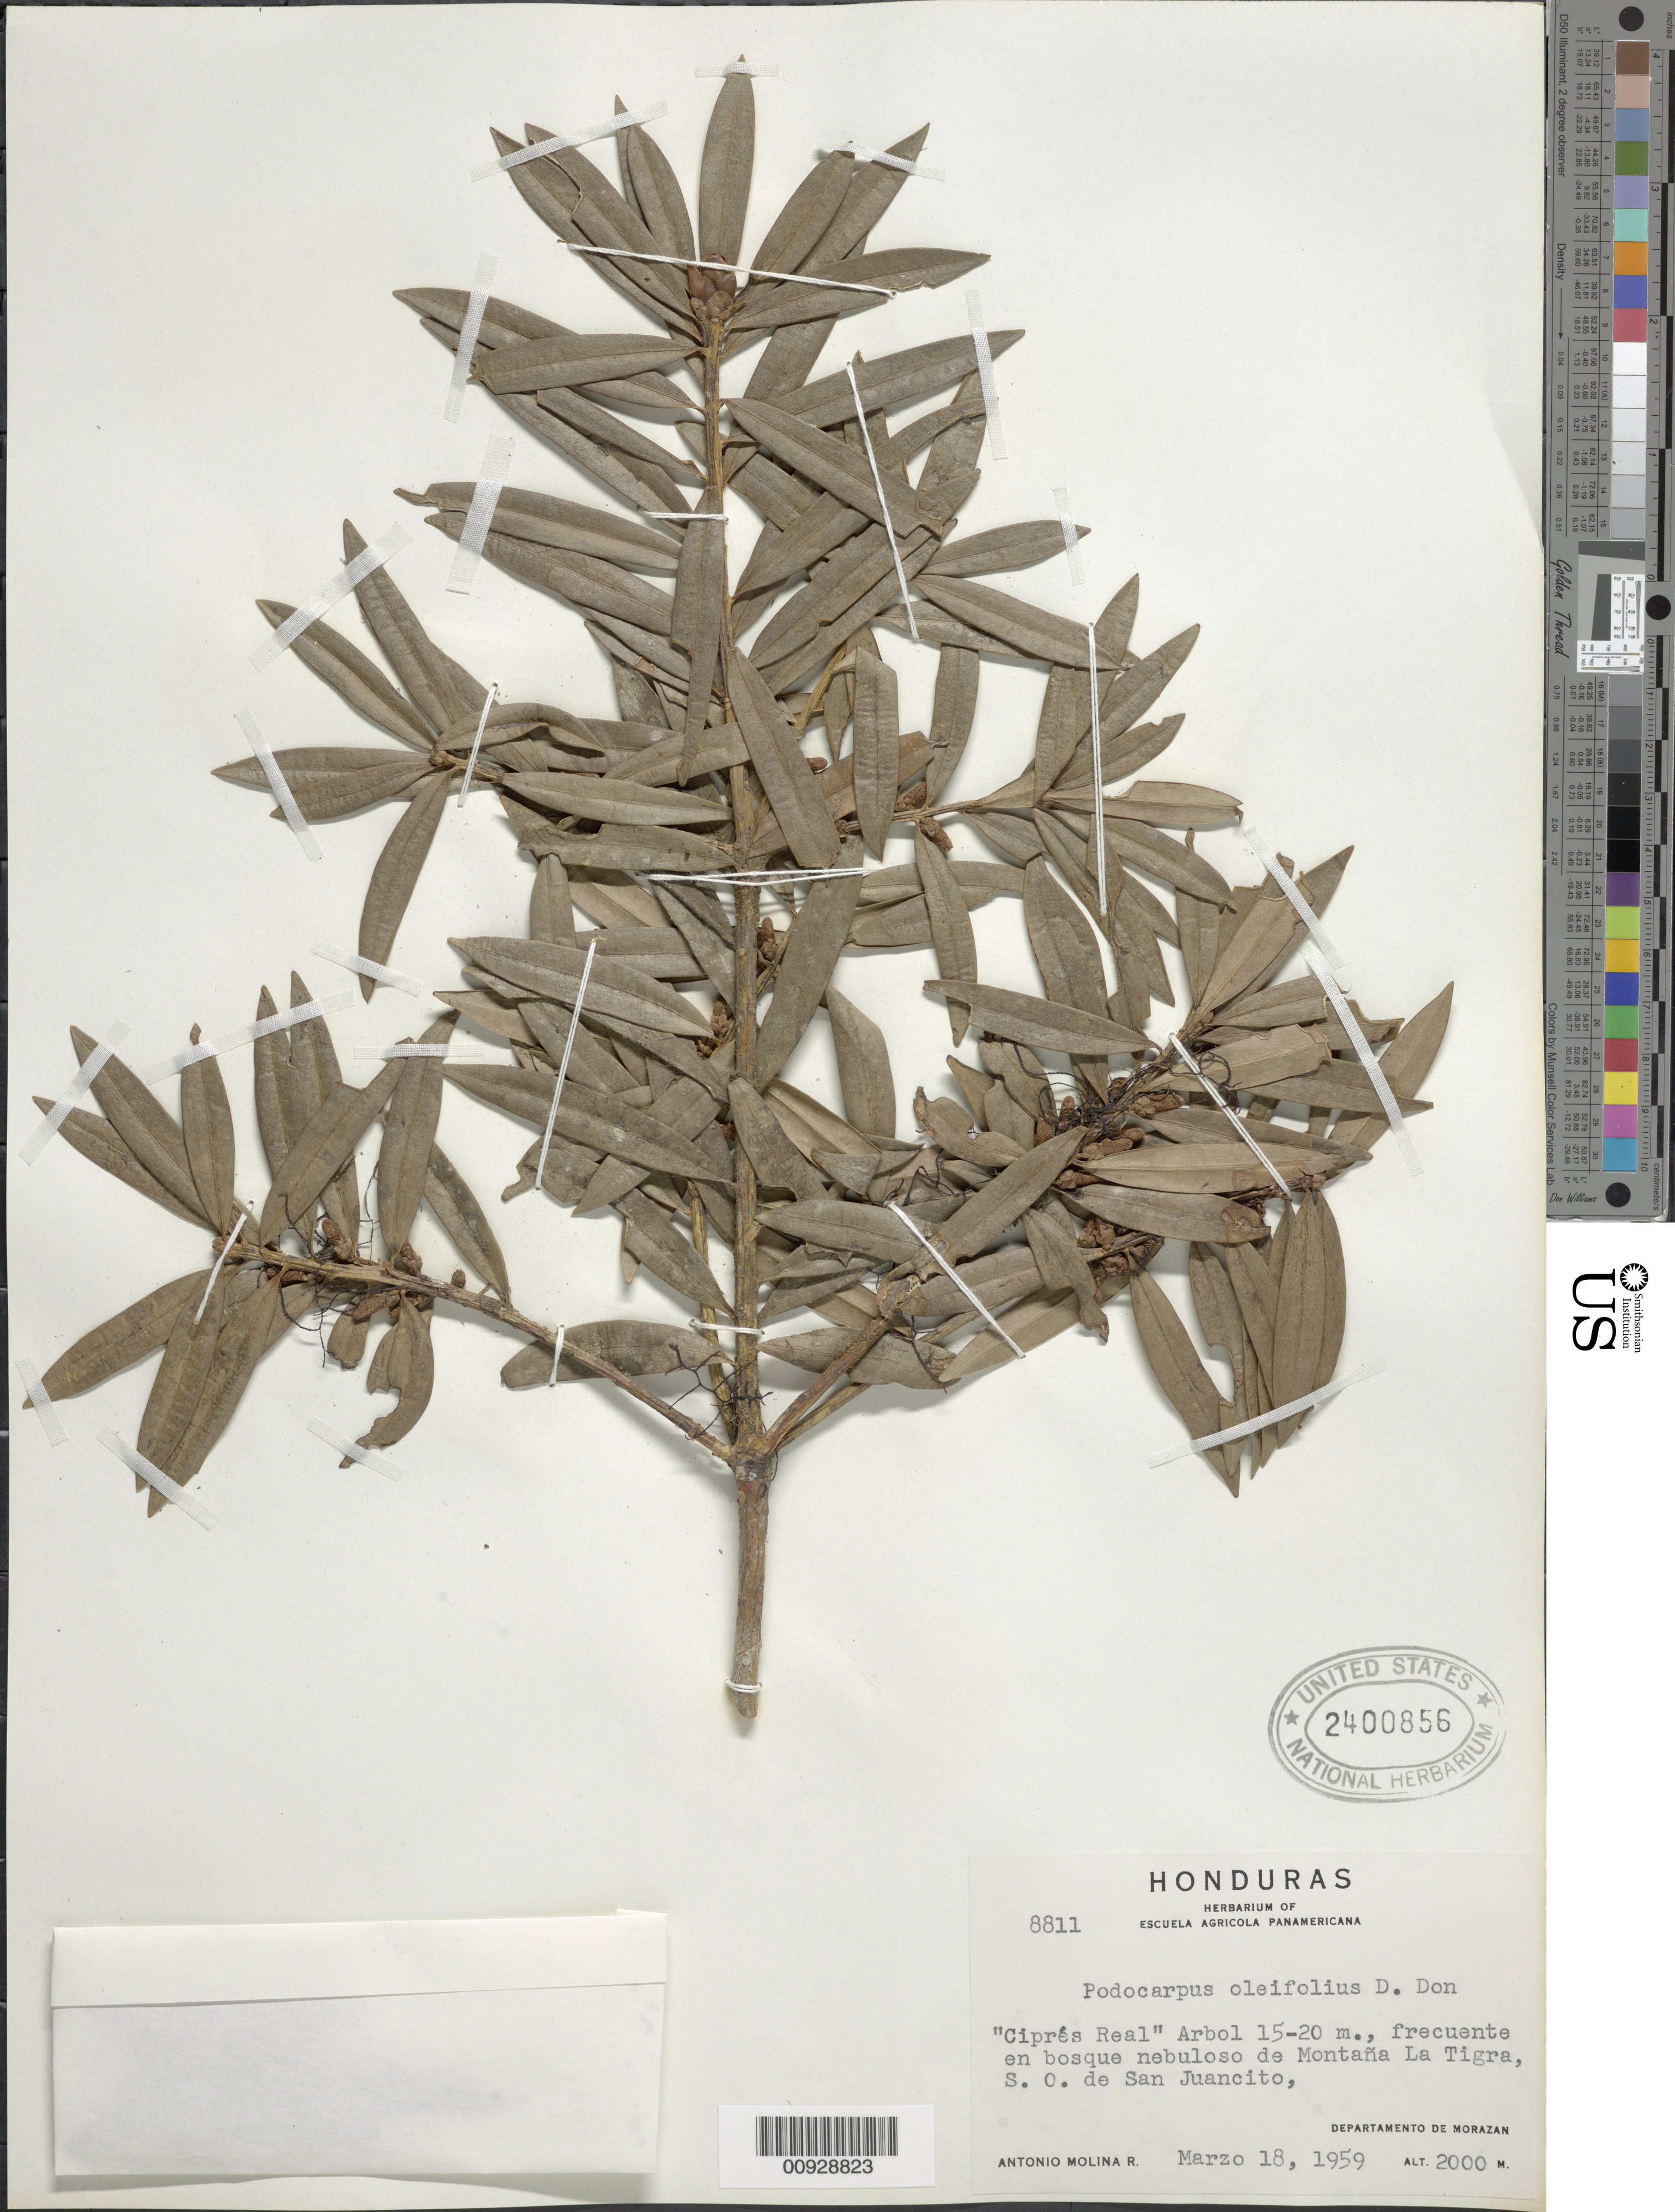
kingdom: Plantae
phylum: Tracheophyta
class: Pinopsida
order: Pinales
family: Podocarpaceae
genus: Podocarpus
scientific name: Podocarpus oleifolius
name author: D. Don ex Lamb.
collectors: A. Molina R.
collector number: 8811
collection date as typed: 18 Mar 1959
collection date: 1959-03-18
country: Honduras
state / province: Fco. Morazán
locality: Departamento de Morazán: Montaña La Tigra, S.O. de San Juancito.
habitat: Bosque nebuloso.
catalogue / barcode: US 2400856